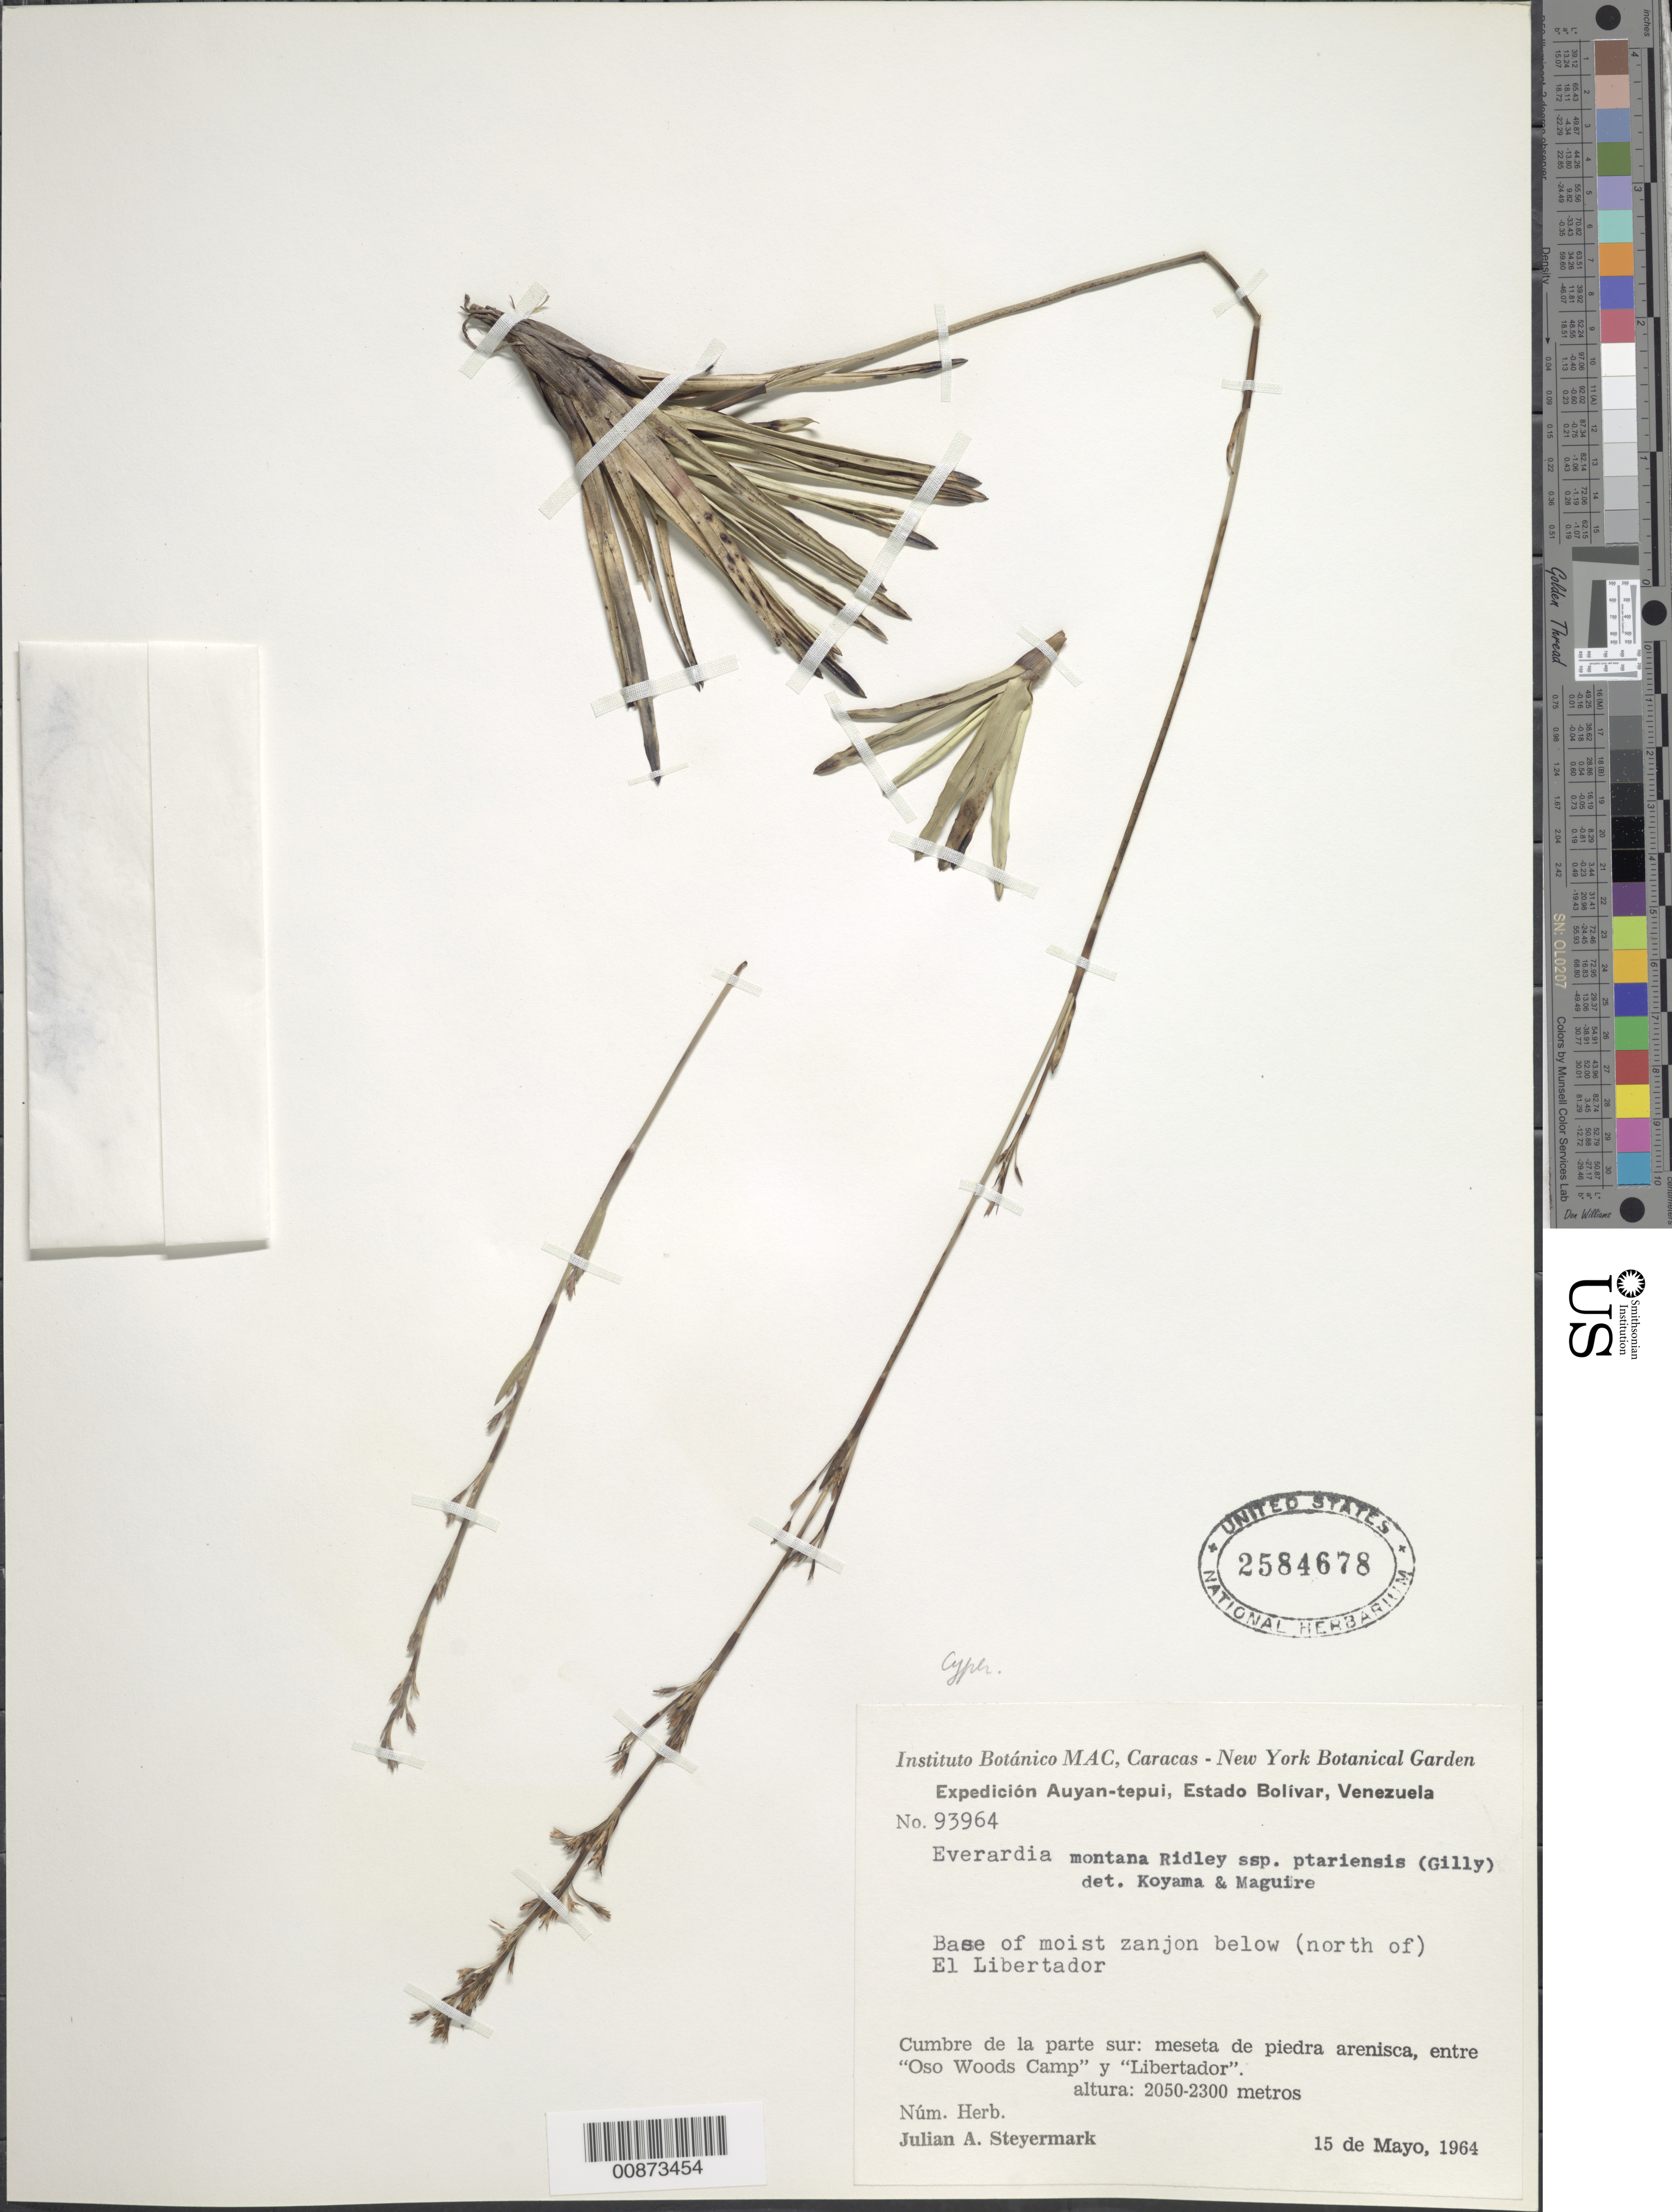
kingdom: Plantae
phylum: Tracheophyta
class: Liliopsida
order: Poales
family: Cyperaceae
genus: Cephalocarpus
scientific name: Cephalocarpus montanus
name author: (Ridley) S.M. Costa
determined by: Strong, Mark T., (BOT), Smithsonian Institution - National Museum of Natural History (UNITED STATES)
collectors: J. Steyermark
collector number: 93964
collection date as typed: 15-May-64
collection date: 1964-05-15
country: Venezuela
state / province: Bolívar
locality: Auyan-tepuí, entre Oso Woods Camp y Libertador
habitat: Base of moist wooded zanjon; cumbre de la parte sur; meseta de piedra arenisca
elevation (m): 2050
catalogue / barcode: US 2584678